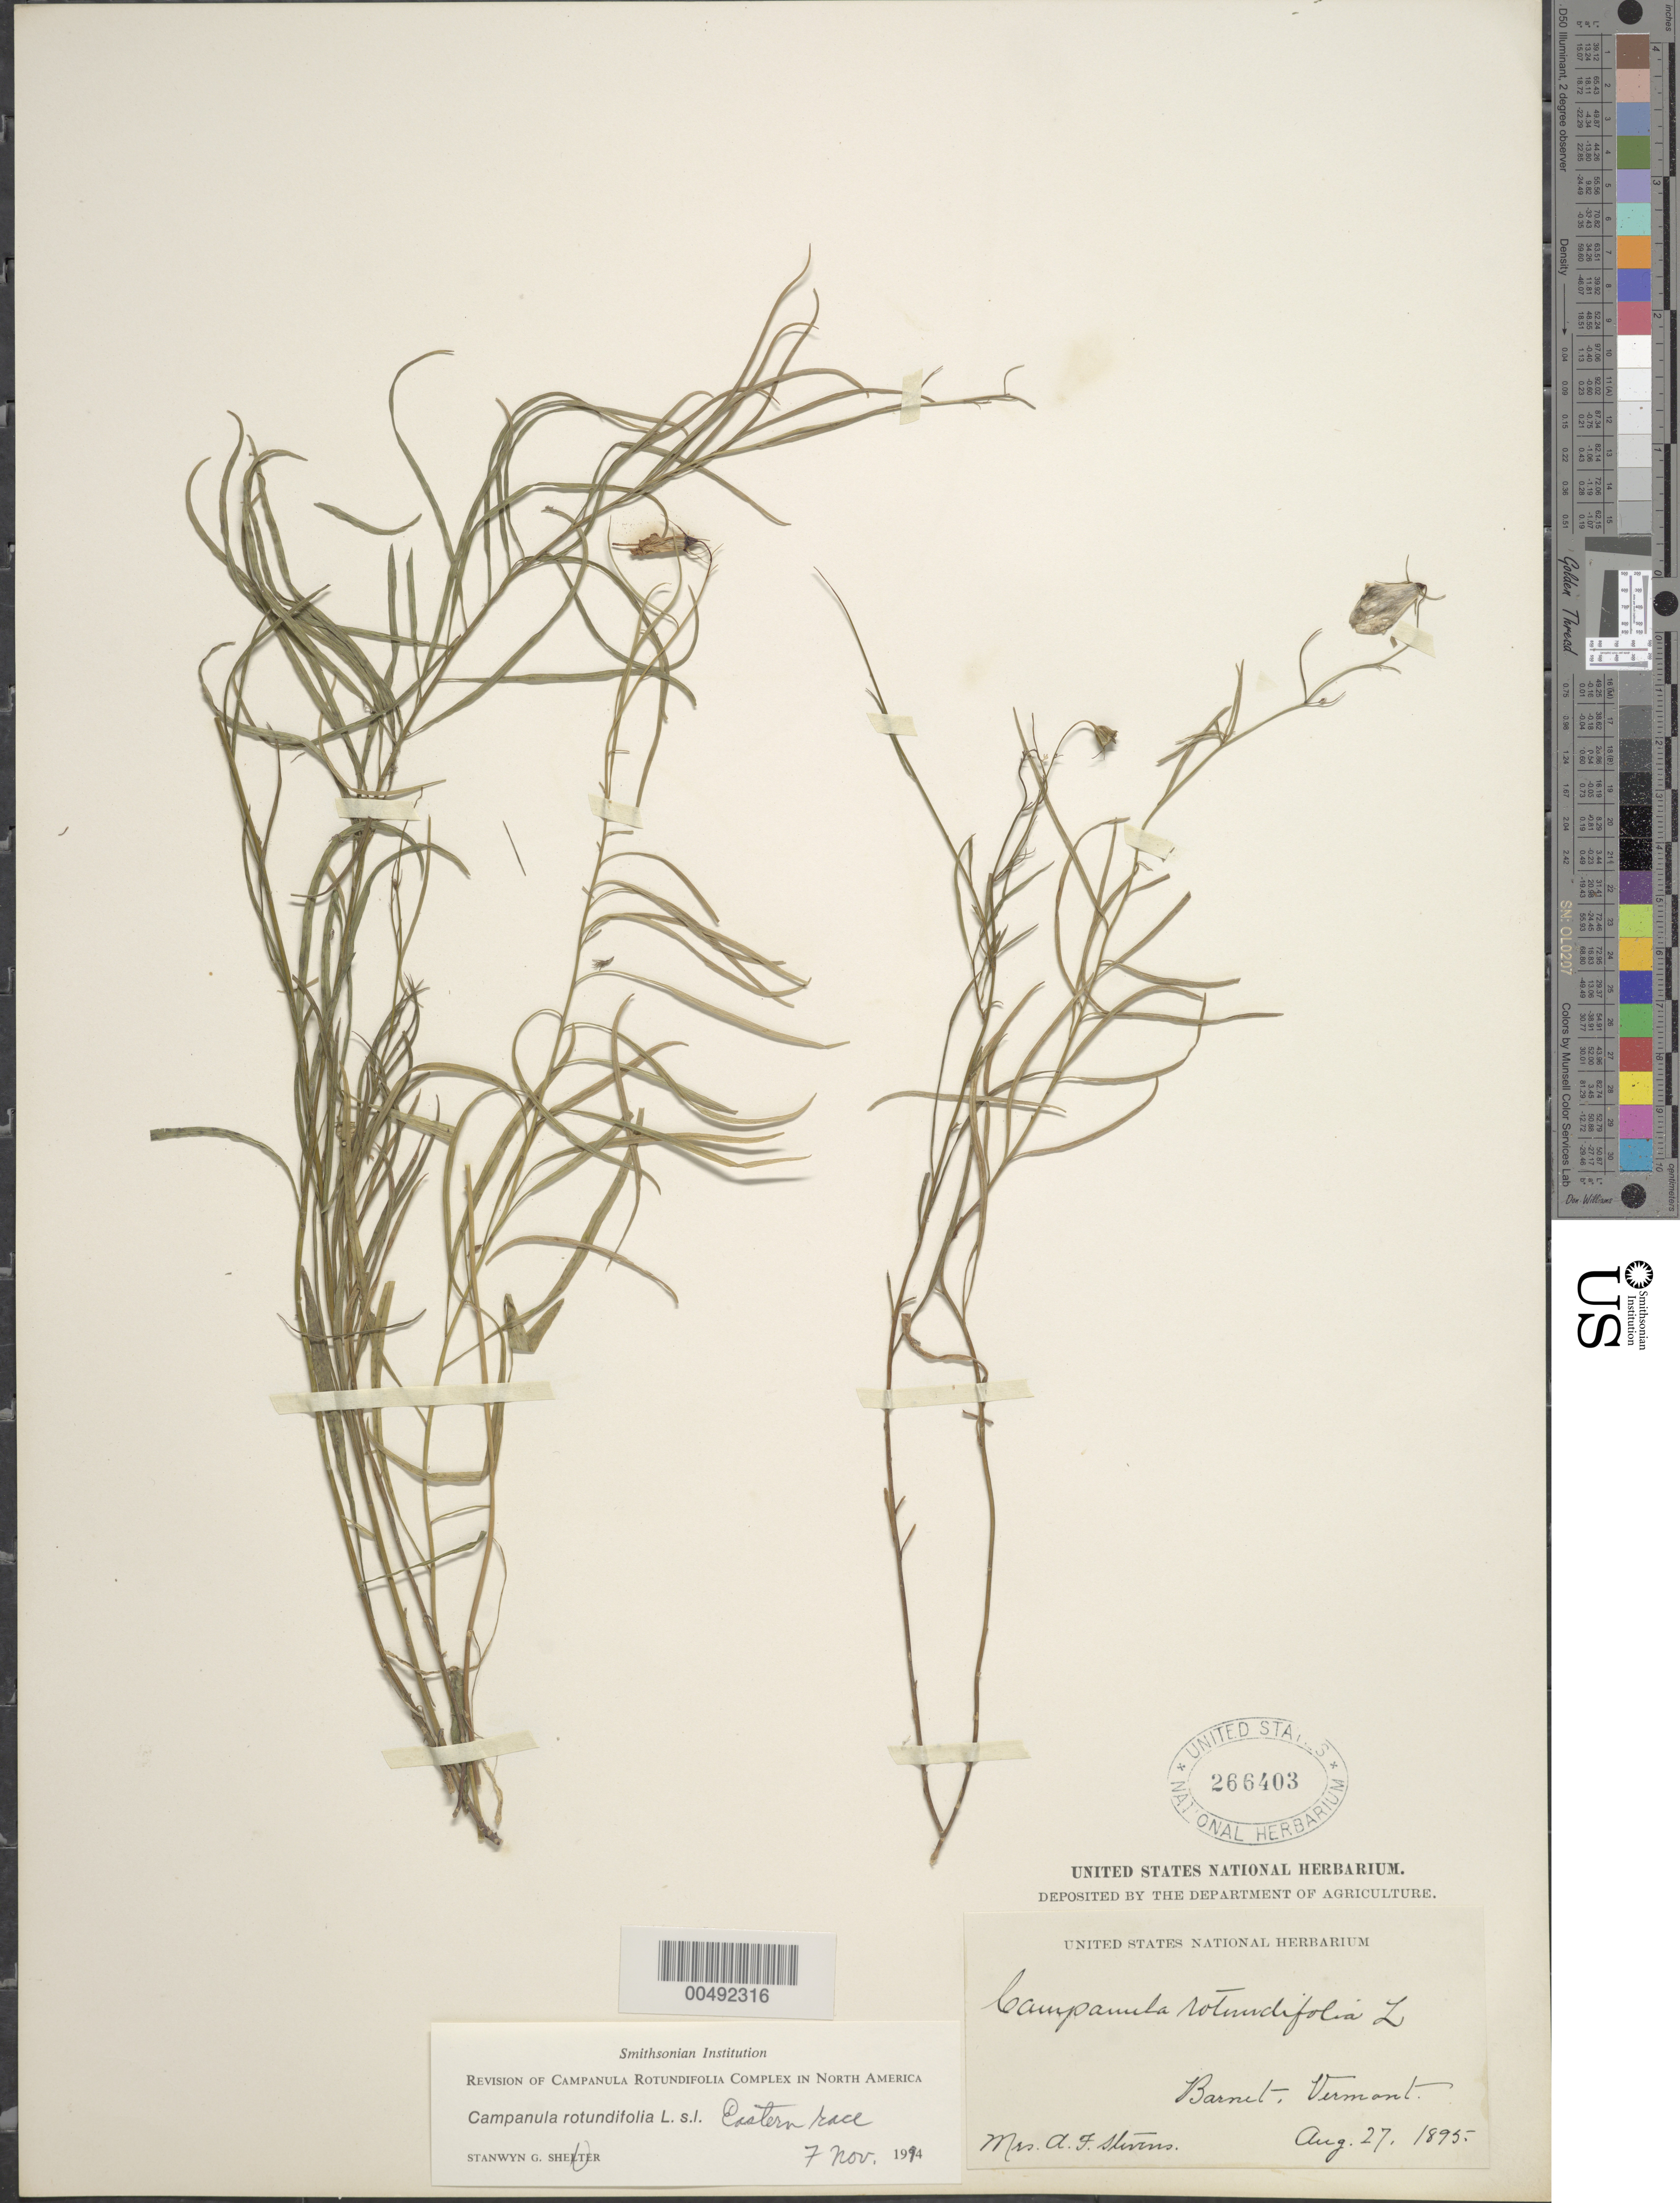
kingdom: Plantae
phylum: Tracheophyta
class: Magnoliopsida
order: Asterales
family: Campanulaceae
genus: Campanula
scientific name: Campanula rotundifolia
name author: L.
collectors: A. Stevens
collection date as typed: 27 Aug 1895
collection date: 1895-08-27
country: United States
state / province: Vermont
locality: Barnet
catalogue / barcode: US 266403